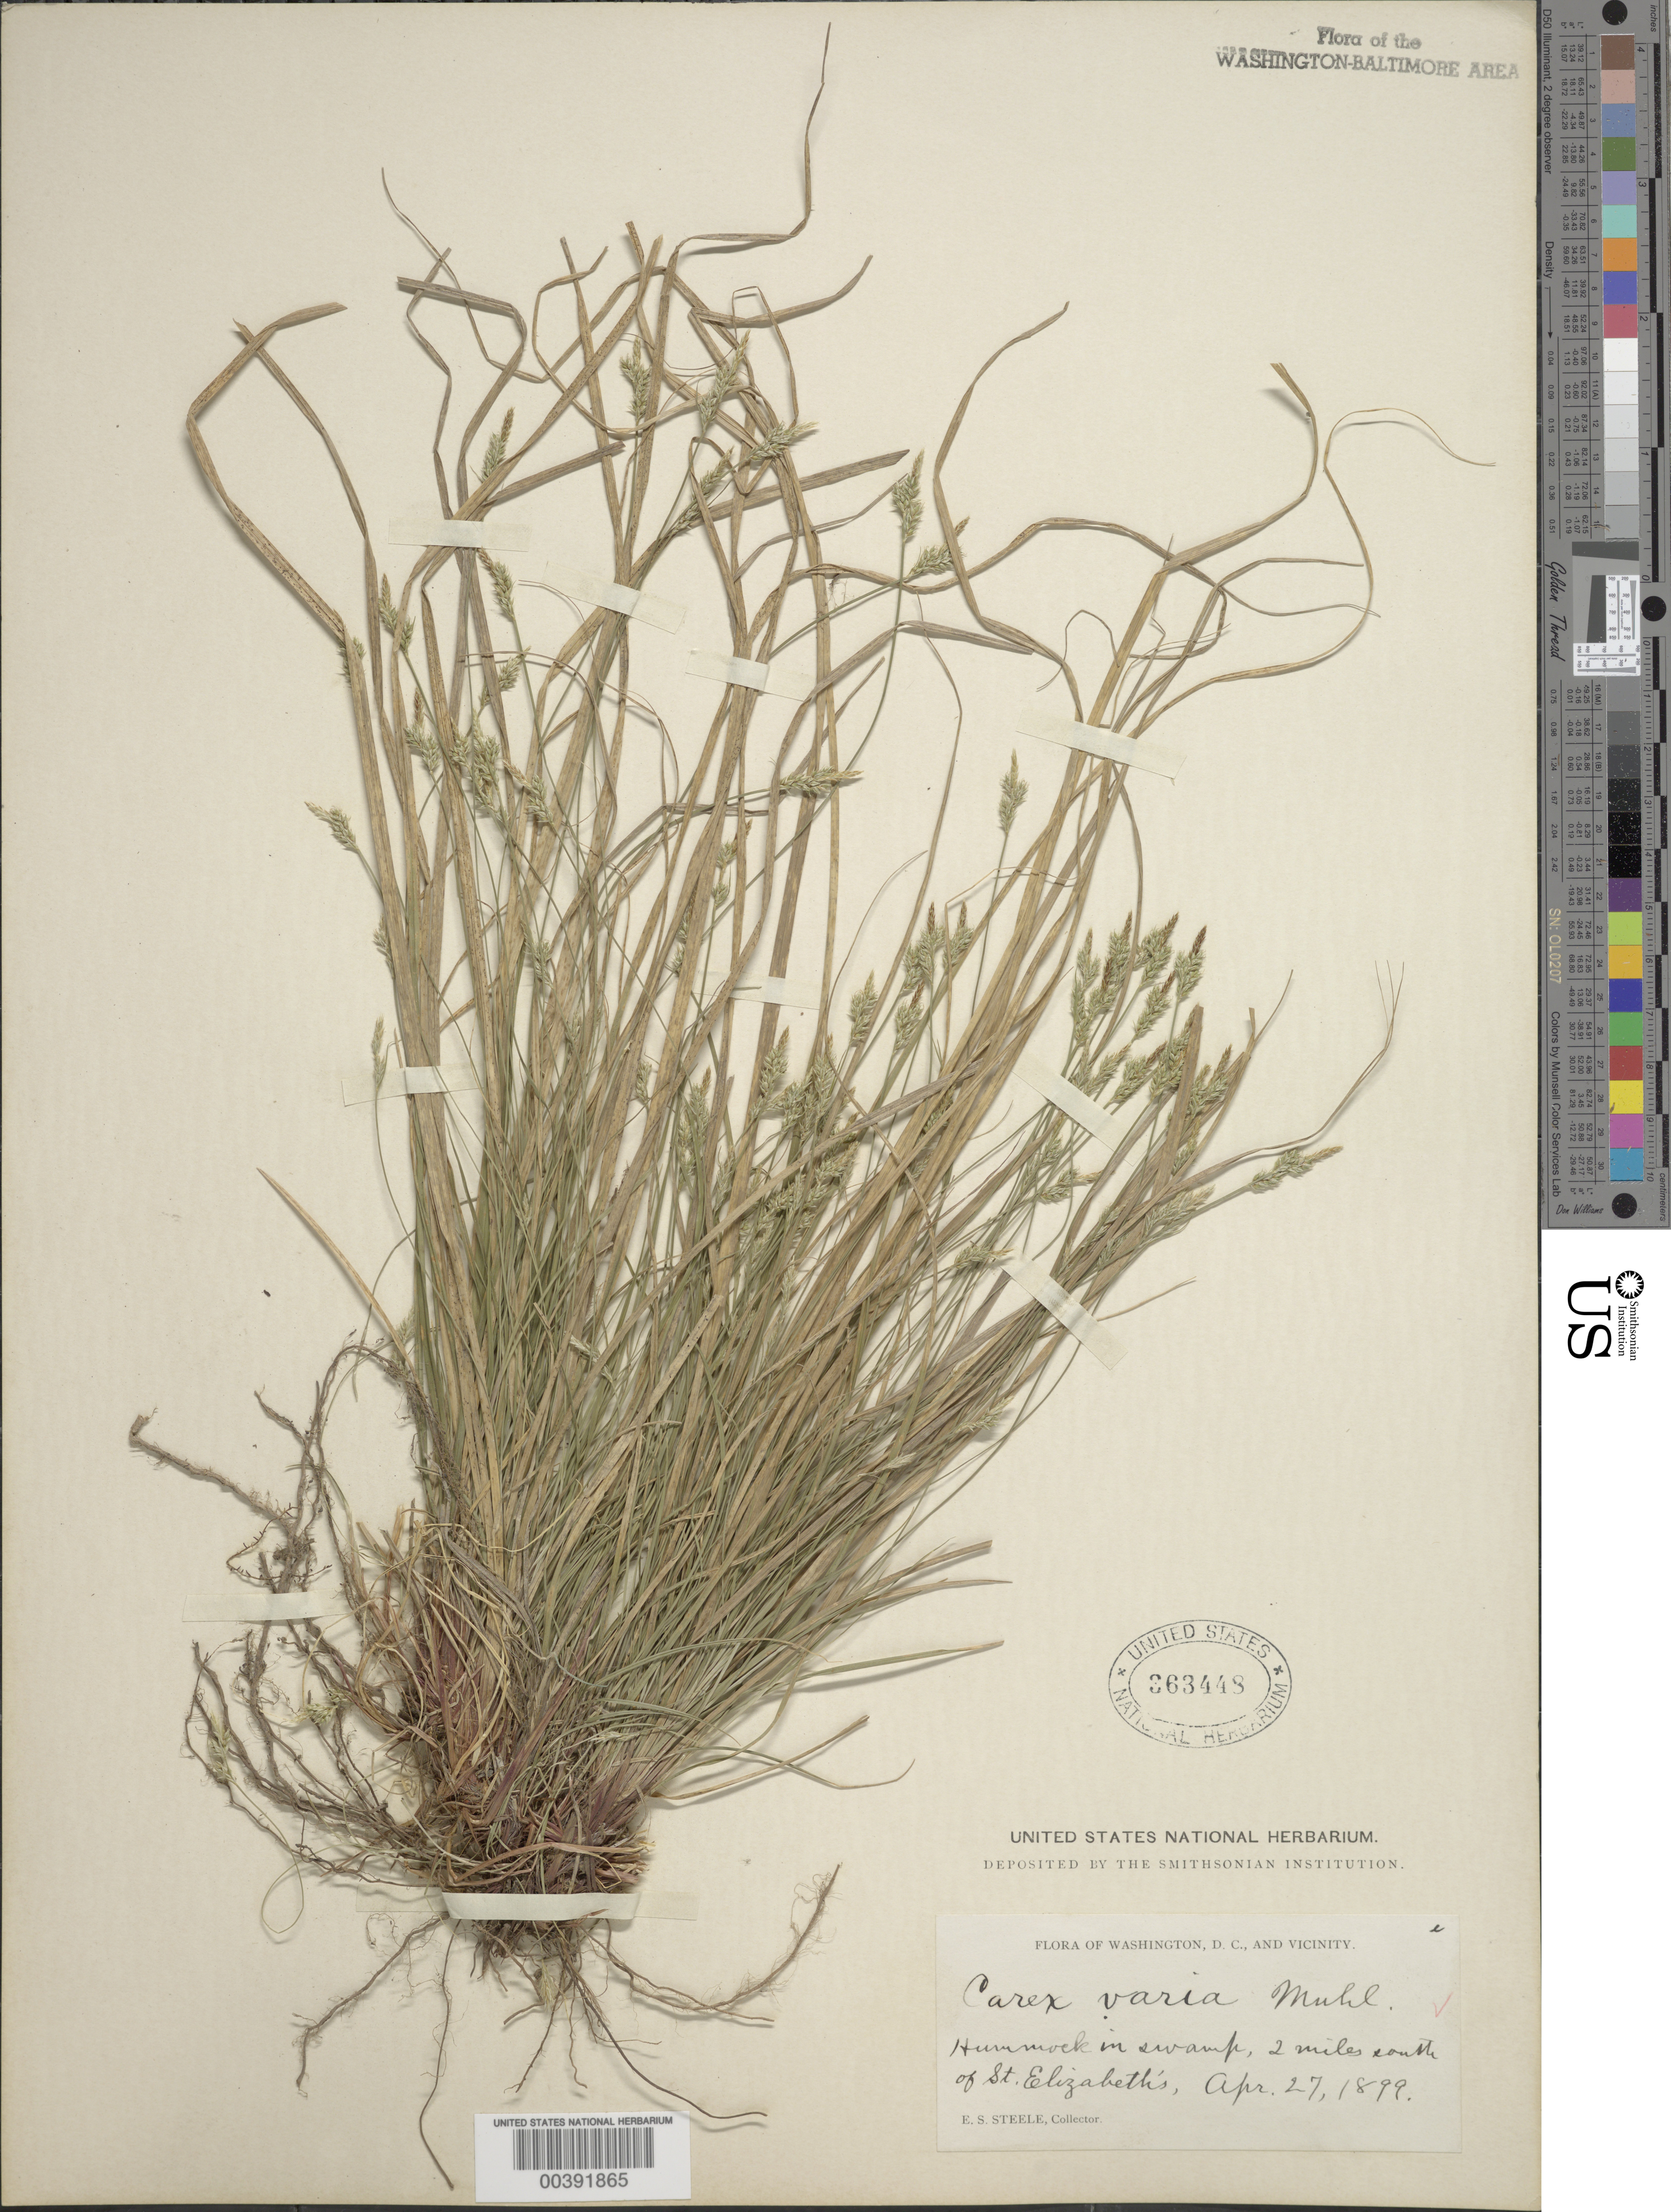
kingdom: Plantae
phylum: Tracheophyta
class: Liliopsida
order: Poales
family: Cyperaceae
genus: Carex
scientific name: Carex albicans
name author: Willd. ex Spreng.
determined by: Shetler, Stanwyn G., (US), NMNH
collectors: E. Steele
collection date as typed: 27 Apr 1899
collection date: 1899-04-27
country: United States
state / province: District of Columbia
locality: S of St. Elizabeths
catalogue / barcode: US 363448